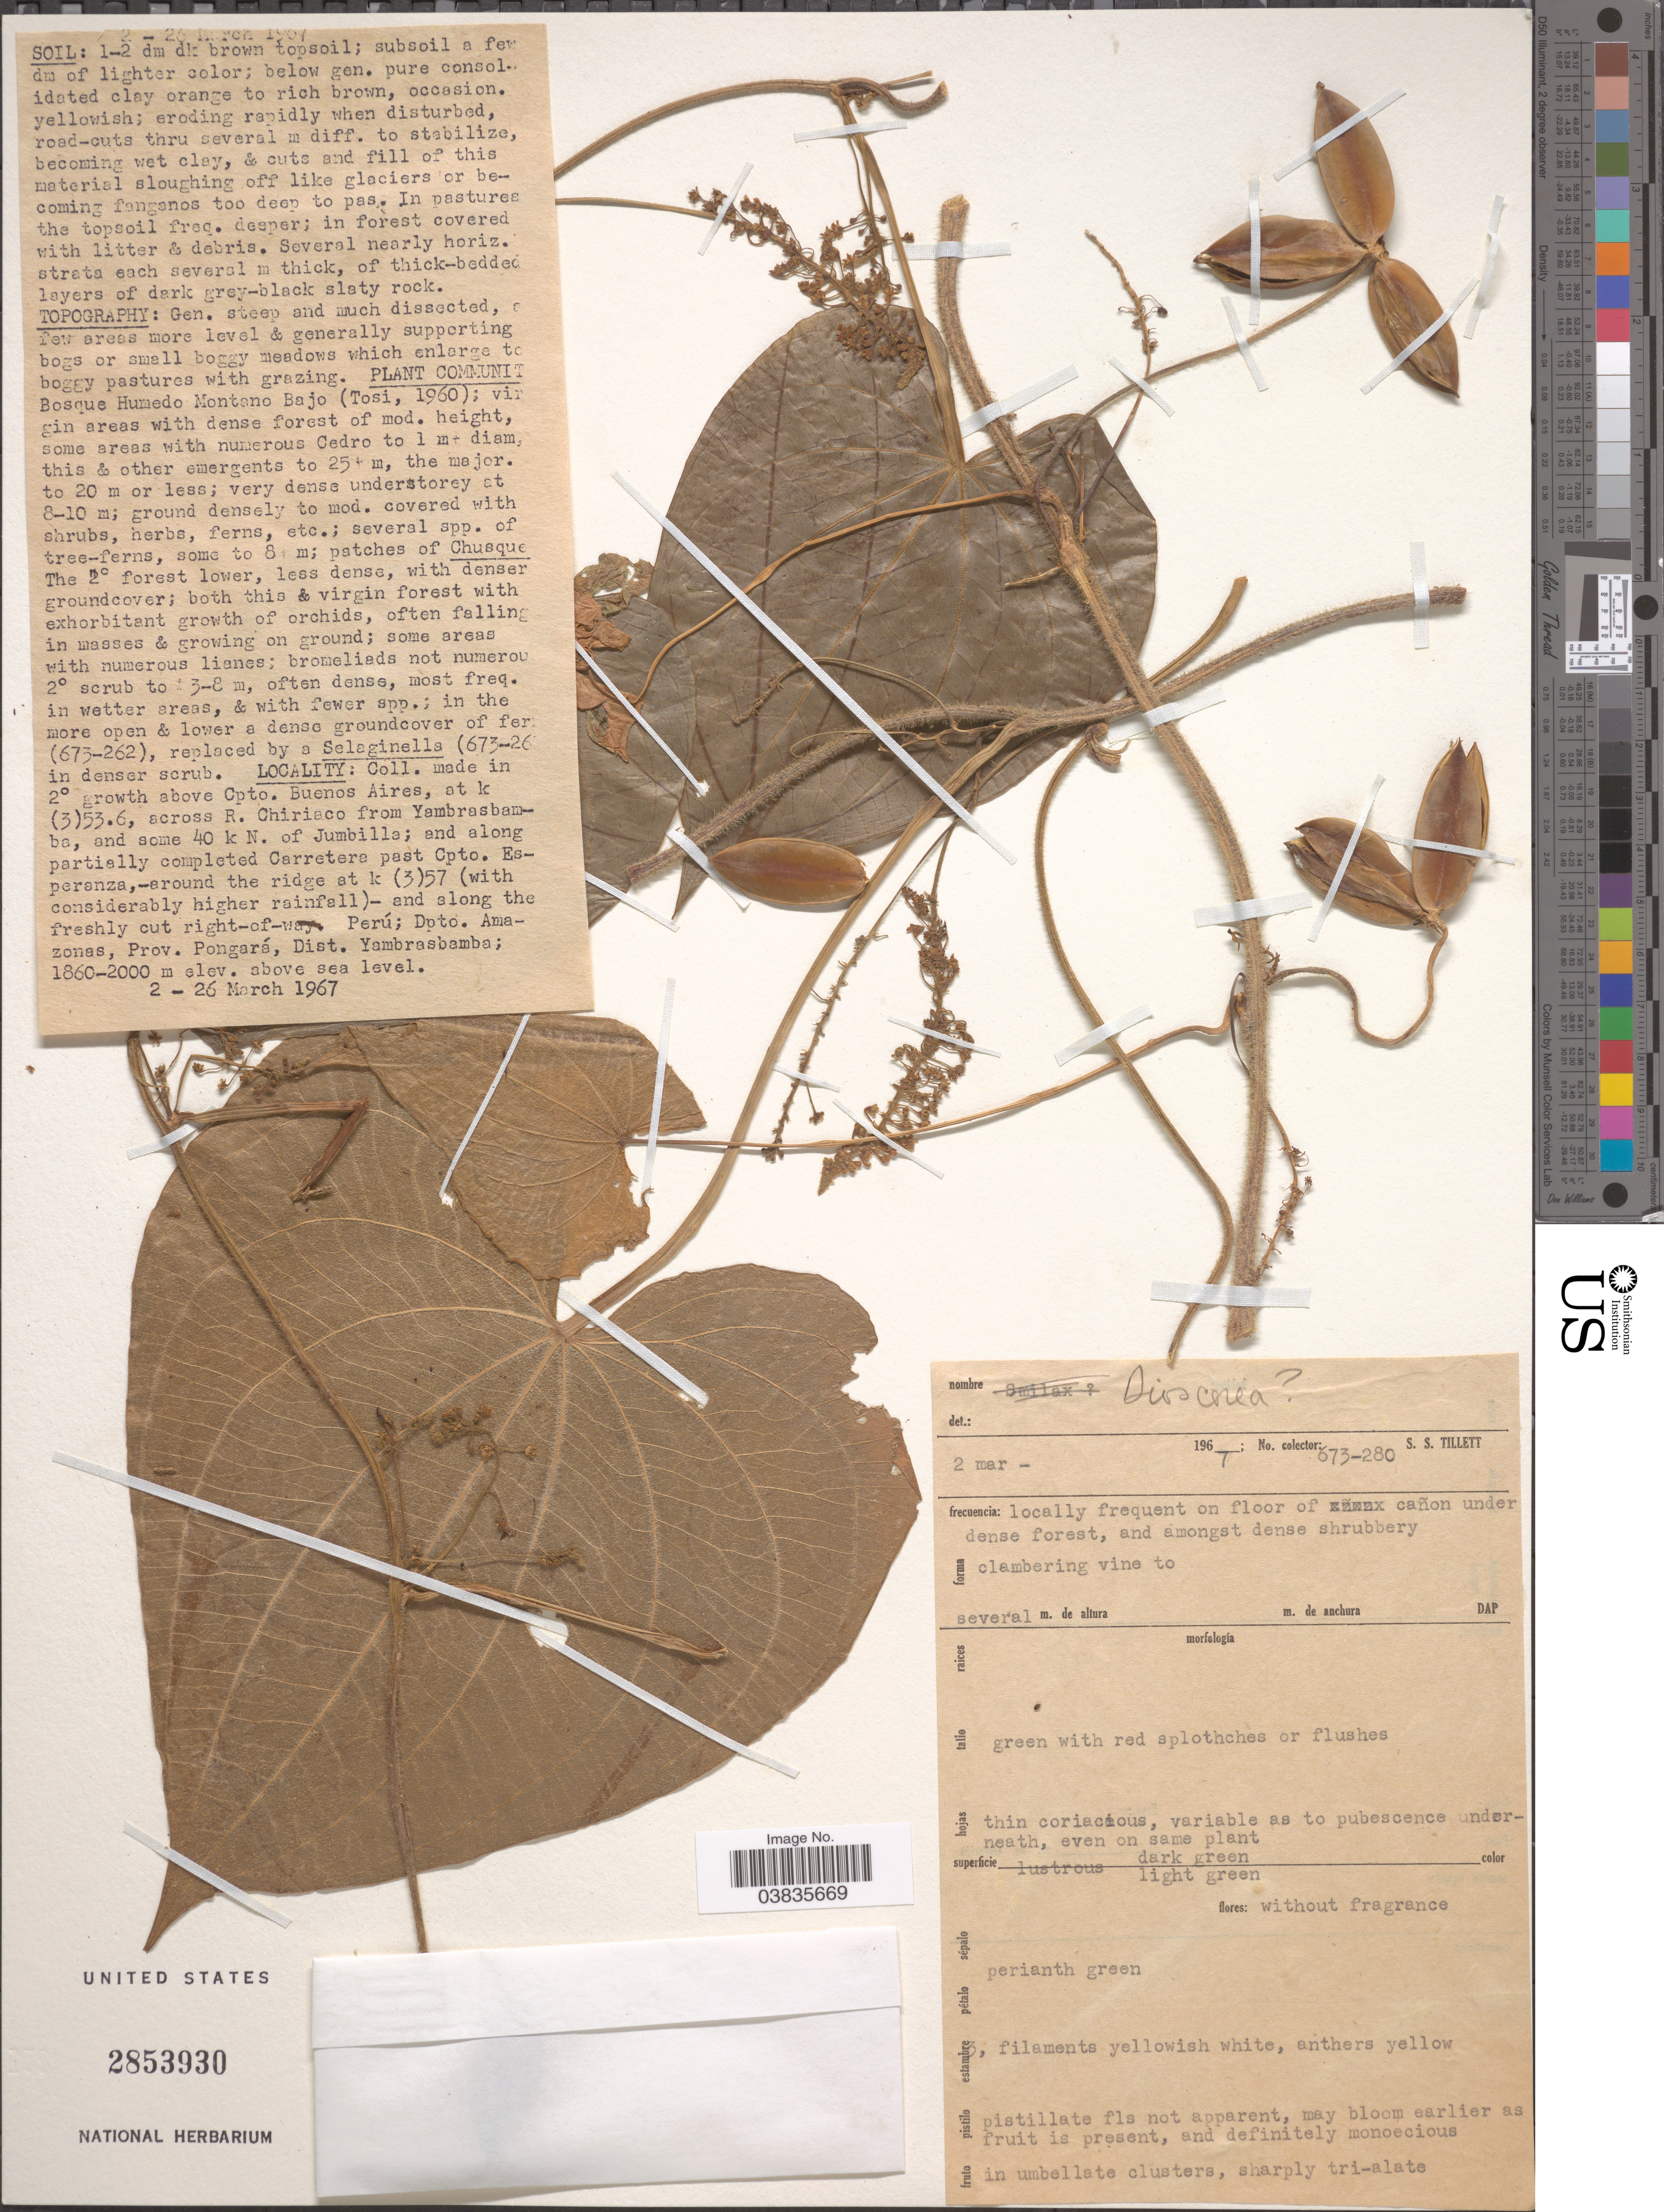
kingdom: Plantae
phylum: Tracheophyta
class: Liliopsida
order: Dioscoreales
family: Dioscoreaceae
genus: Dioscorea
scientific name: Dioscorea sp.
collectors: S. S. Tillett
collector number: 673-280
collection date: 1967-03-02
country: Peru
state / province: Amazonas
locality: Above Cpto. Buenos Aires, at k (3)53.6, across R. Chiriaco from Yambrasbamba, and some 40 k N. of Jumbilla; and along partially completed Carretera past Cpto. Esperanza, around the ridge at k (3)57 (with considerably higher rainfall) and along the freshly cut right-of-way. Dpto. Amazonas, Prov. Pongará, Dist. Yambrasbamba.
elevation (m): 1860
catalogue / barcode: US 2853930